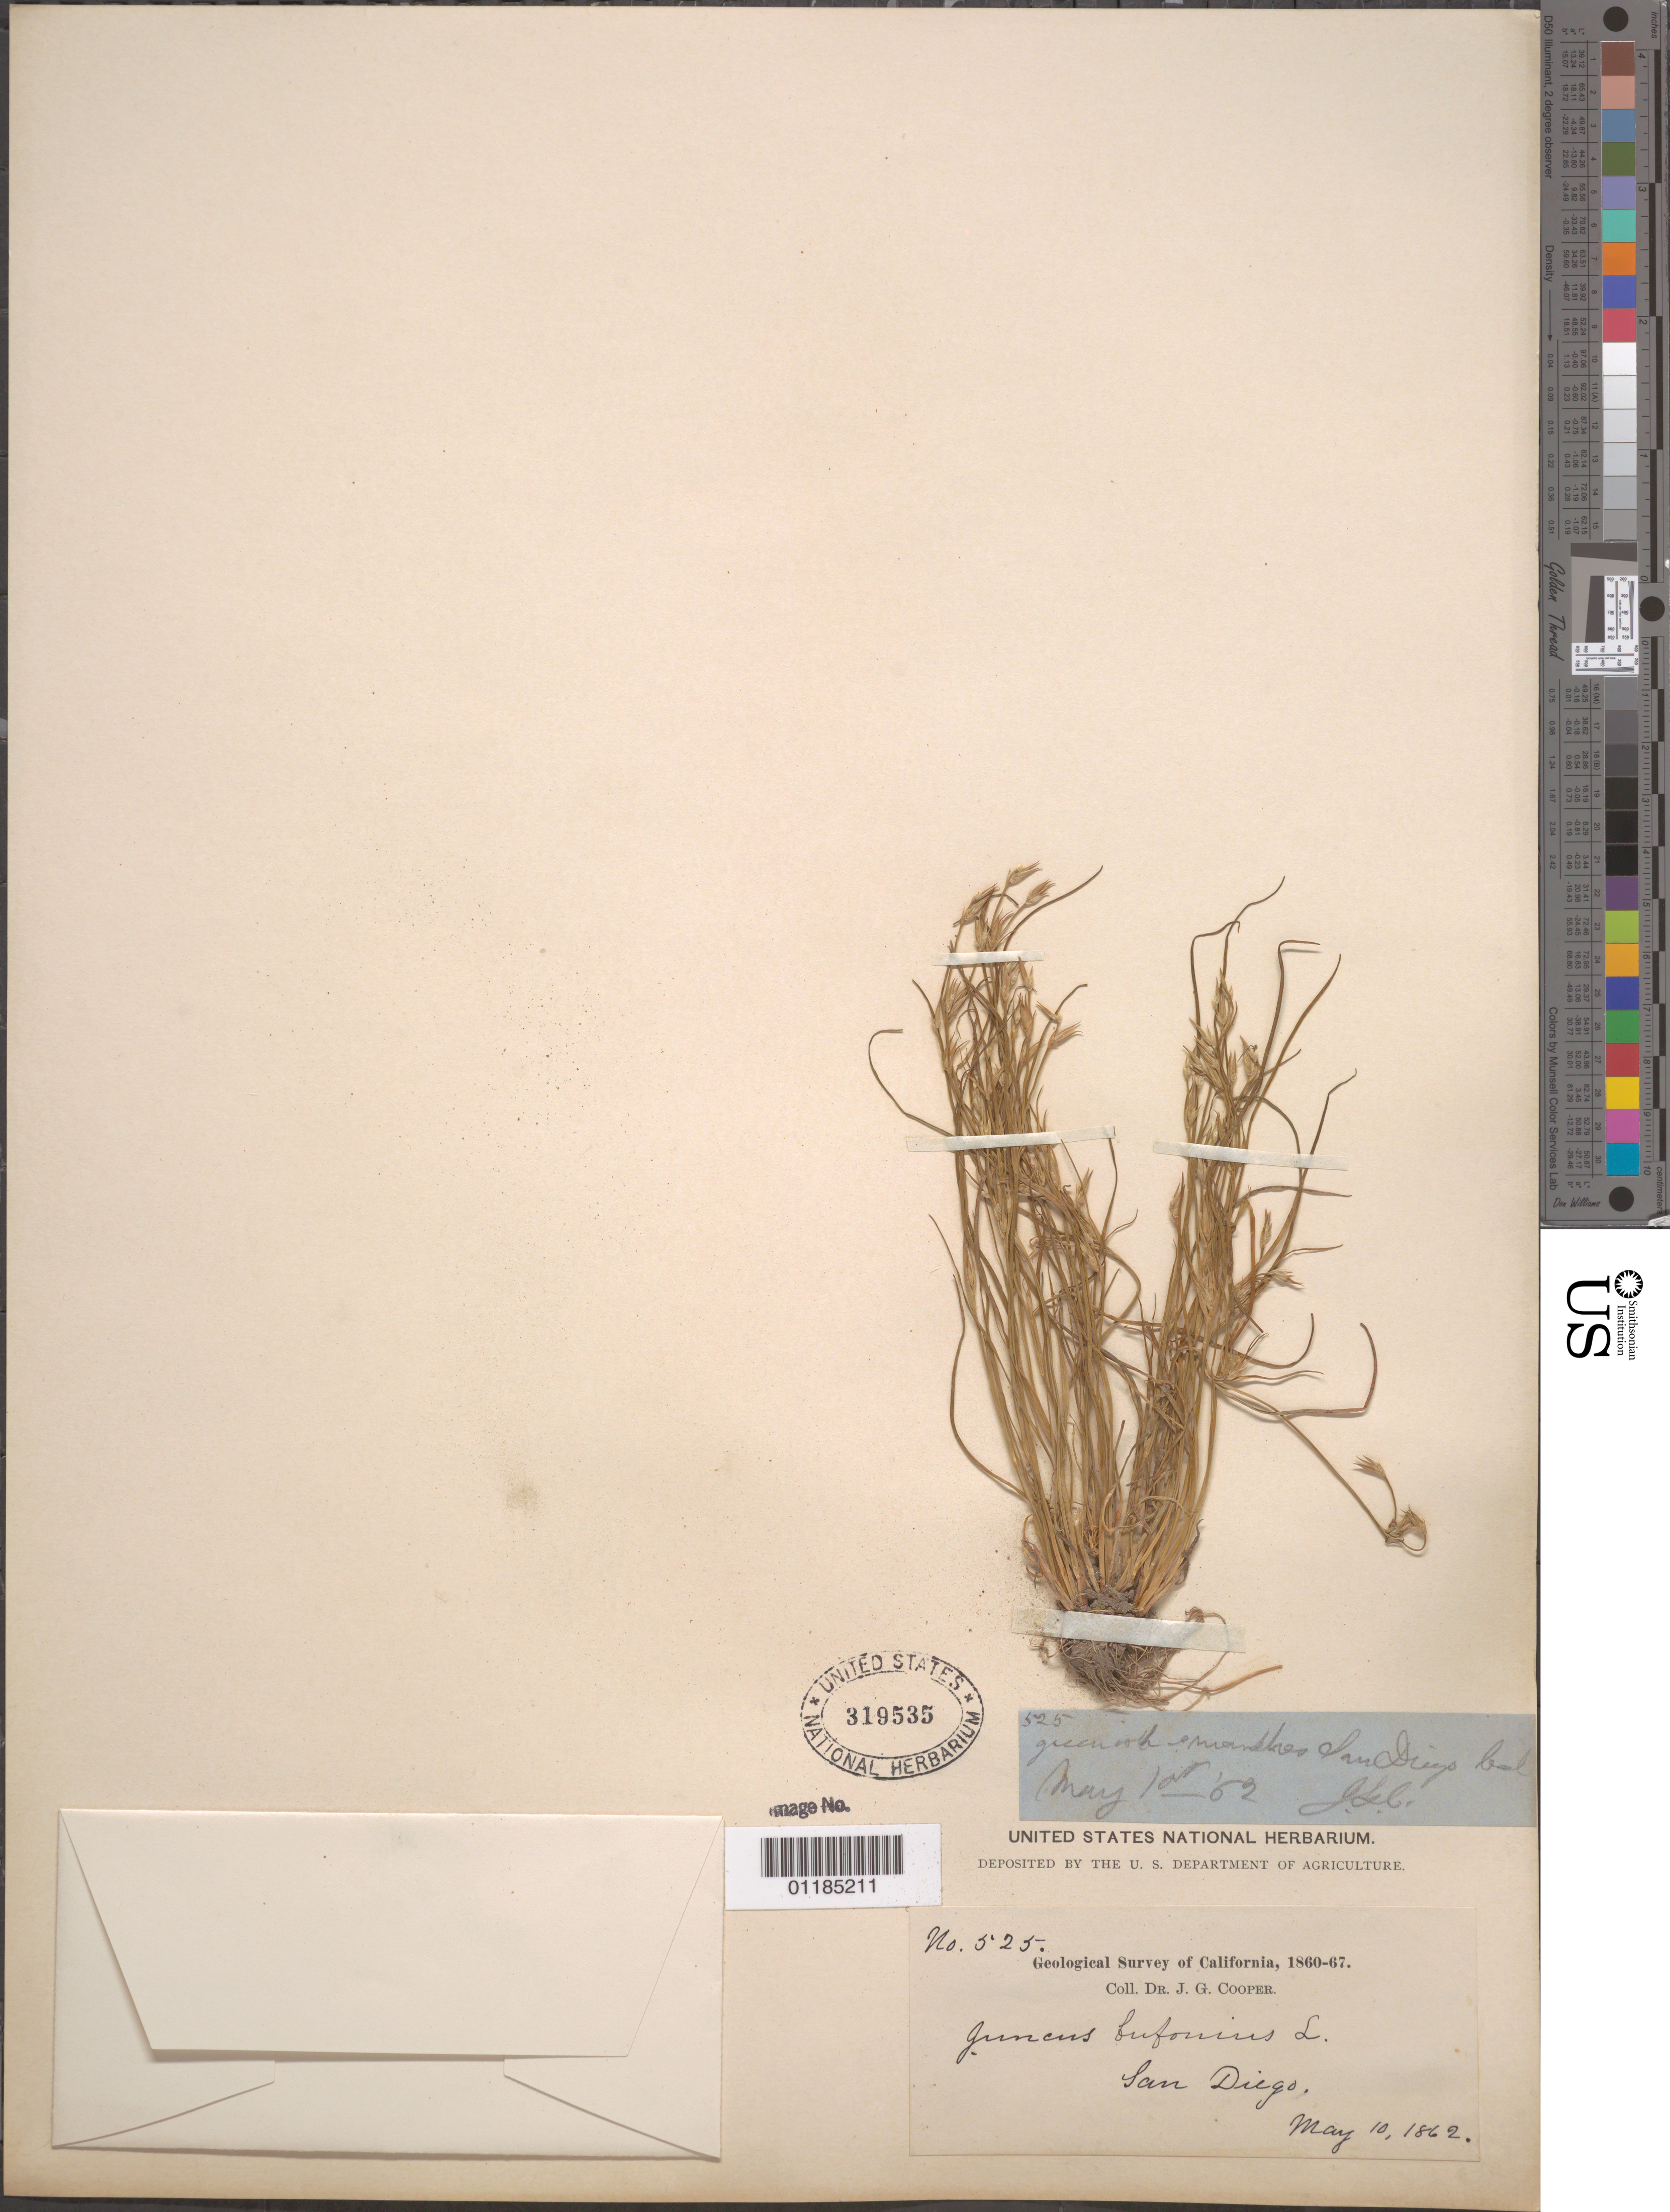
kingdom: Plantae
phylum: Tracheophyta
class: Liliopsida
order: Poales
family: Juncaceae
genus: Juncus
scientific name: Juncus bufonius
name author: L.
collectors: J. G. Cooper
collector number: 525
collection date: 1862-05-05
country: United States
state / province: California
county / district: San Diego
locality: San Diego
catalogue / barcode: US 319535